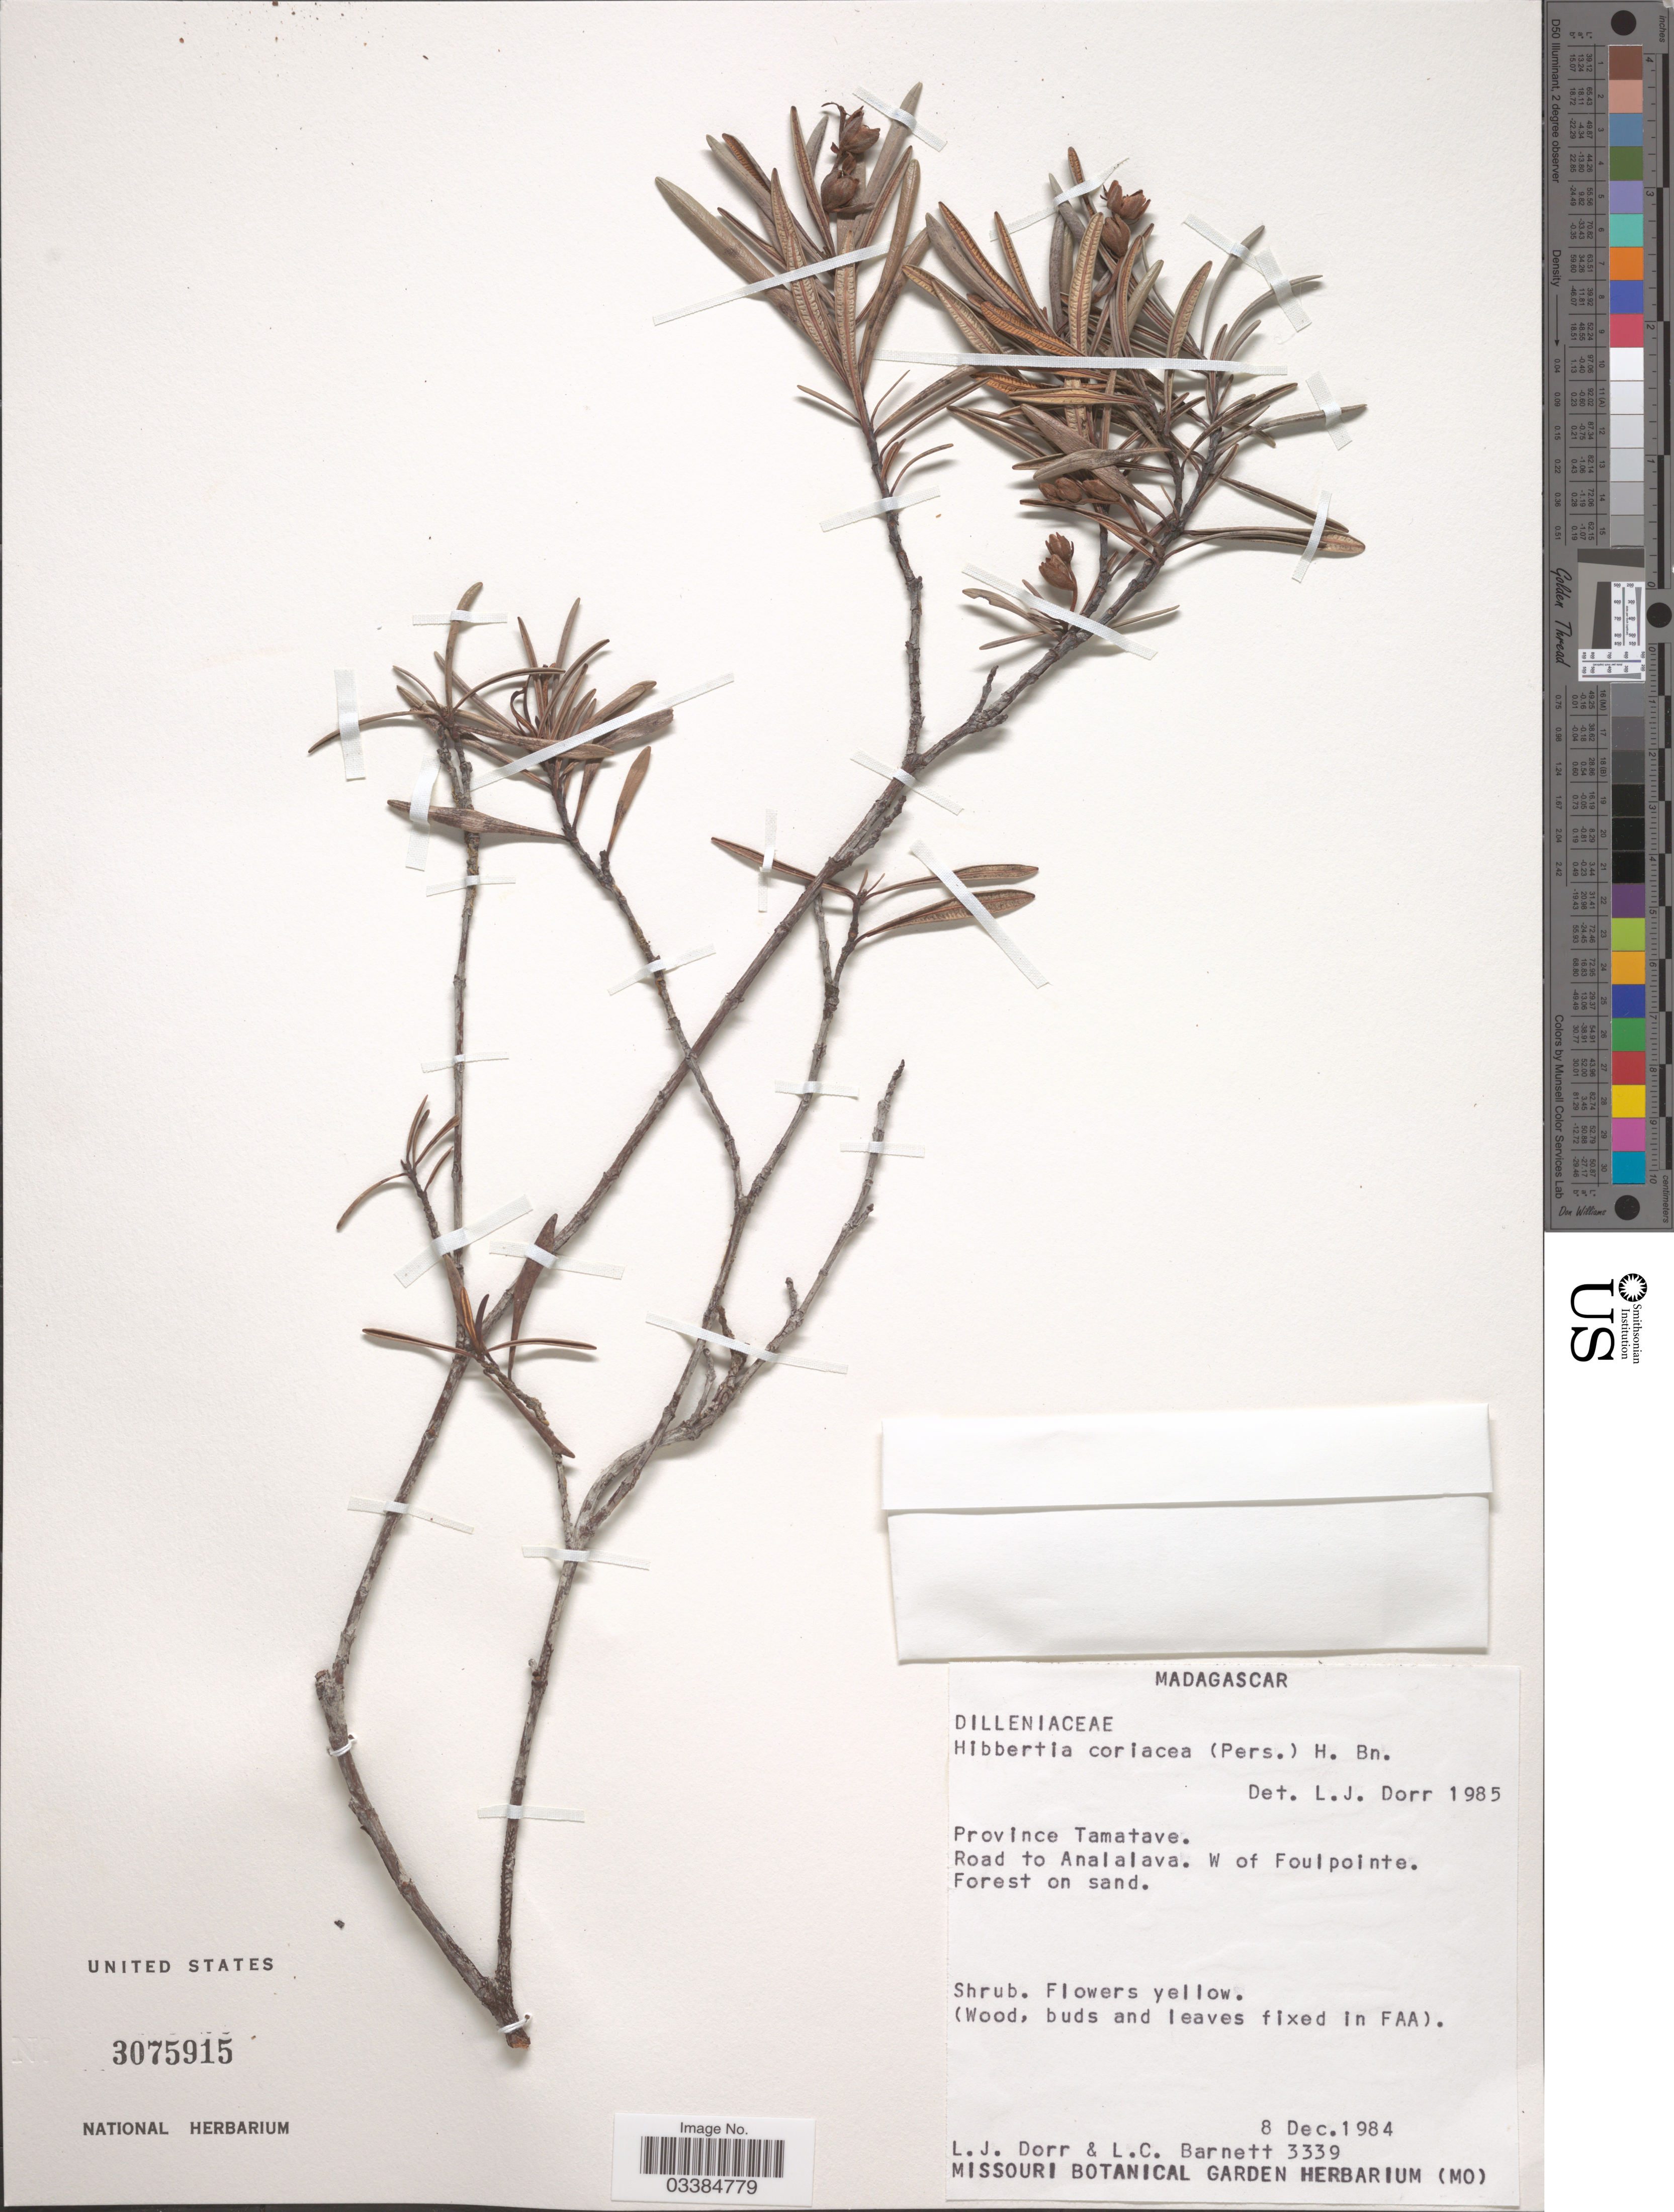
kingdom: Plantae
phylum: Tracheophyta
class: Magnoliopsida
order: Dilleniales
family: Dilleniaceae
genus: Hibbertia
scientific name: Hibbertia coriacea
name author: Baill.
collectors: L. J. Dorr & L. C. Barnett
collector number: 3339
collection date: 1984-12-08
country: Madagascar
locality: Province Tamatave. Road to Analalava. W of Foulpointe.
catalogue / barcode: US 3075915